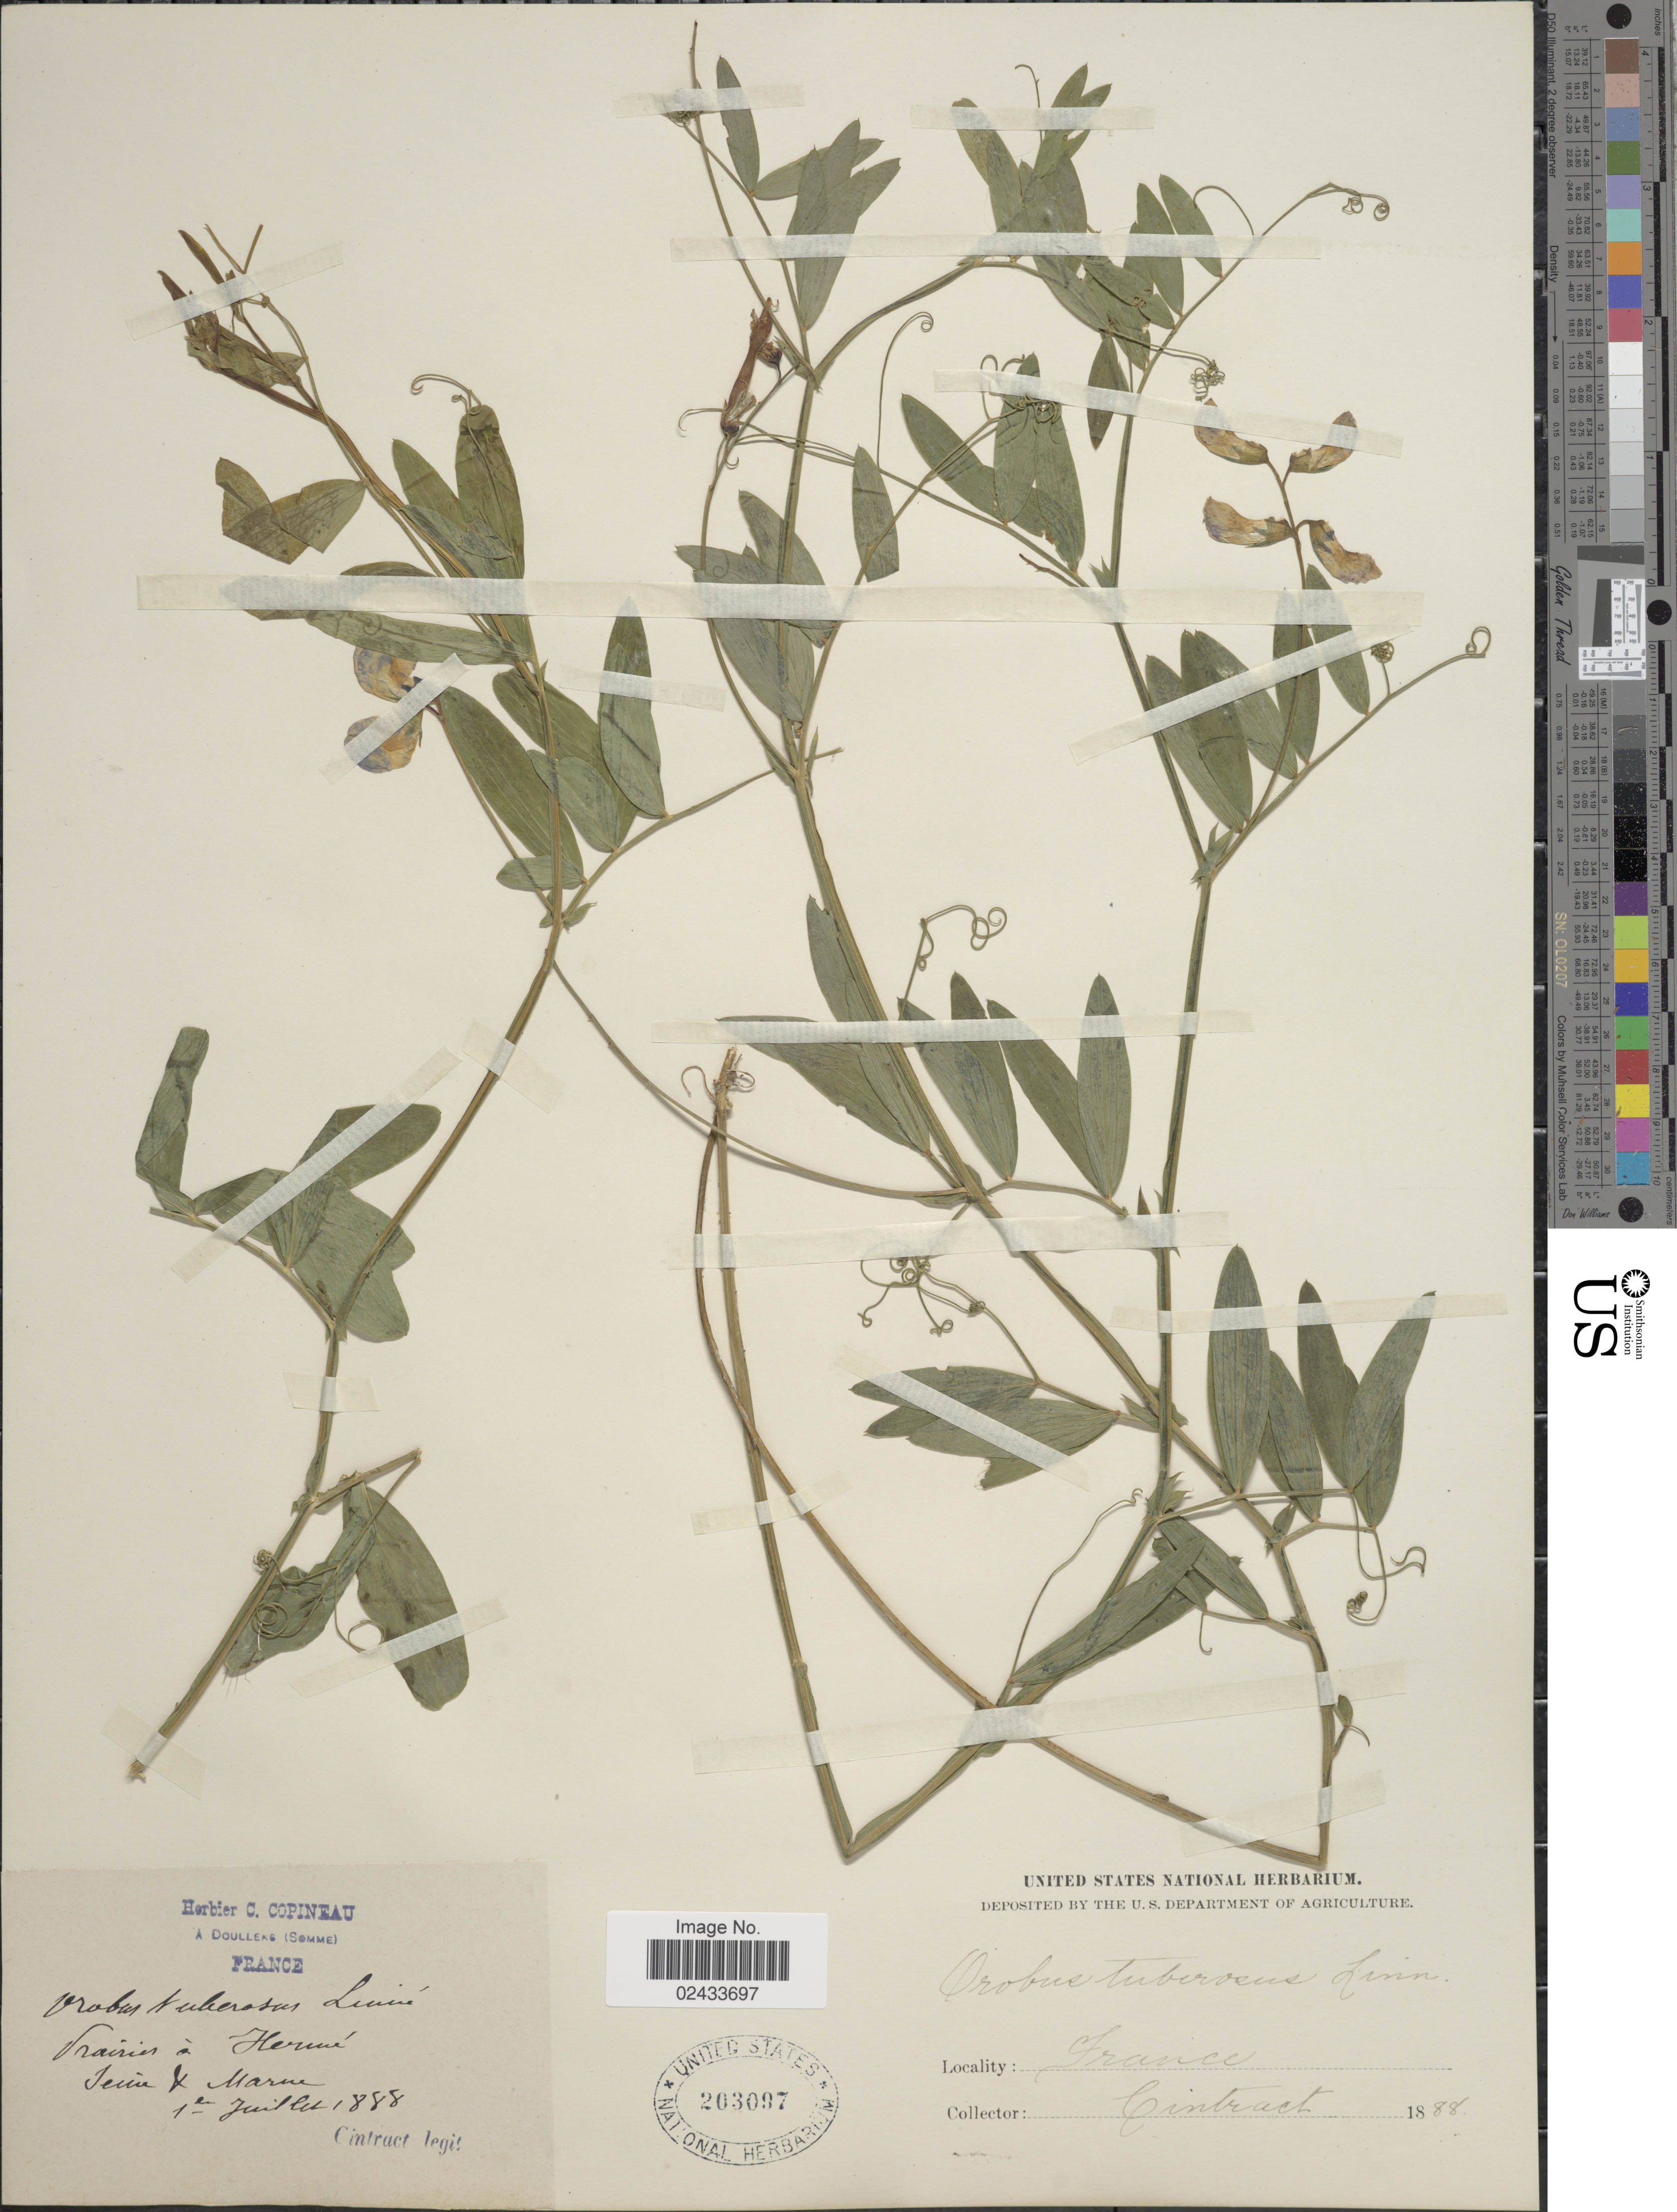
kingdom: Plantae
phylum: Tracheophyta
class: Magnoliopsida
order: Fabales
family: Fabaceae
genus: Lathyrus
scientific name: Lathyrus tuberosus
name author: L.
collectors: Cintract, --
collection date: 1888-07-01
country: France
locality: Prairies a Herume Truie de Marne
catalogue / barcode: US 203097